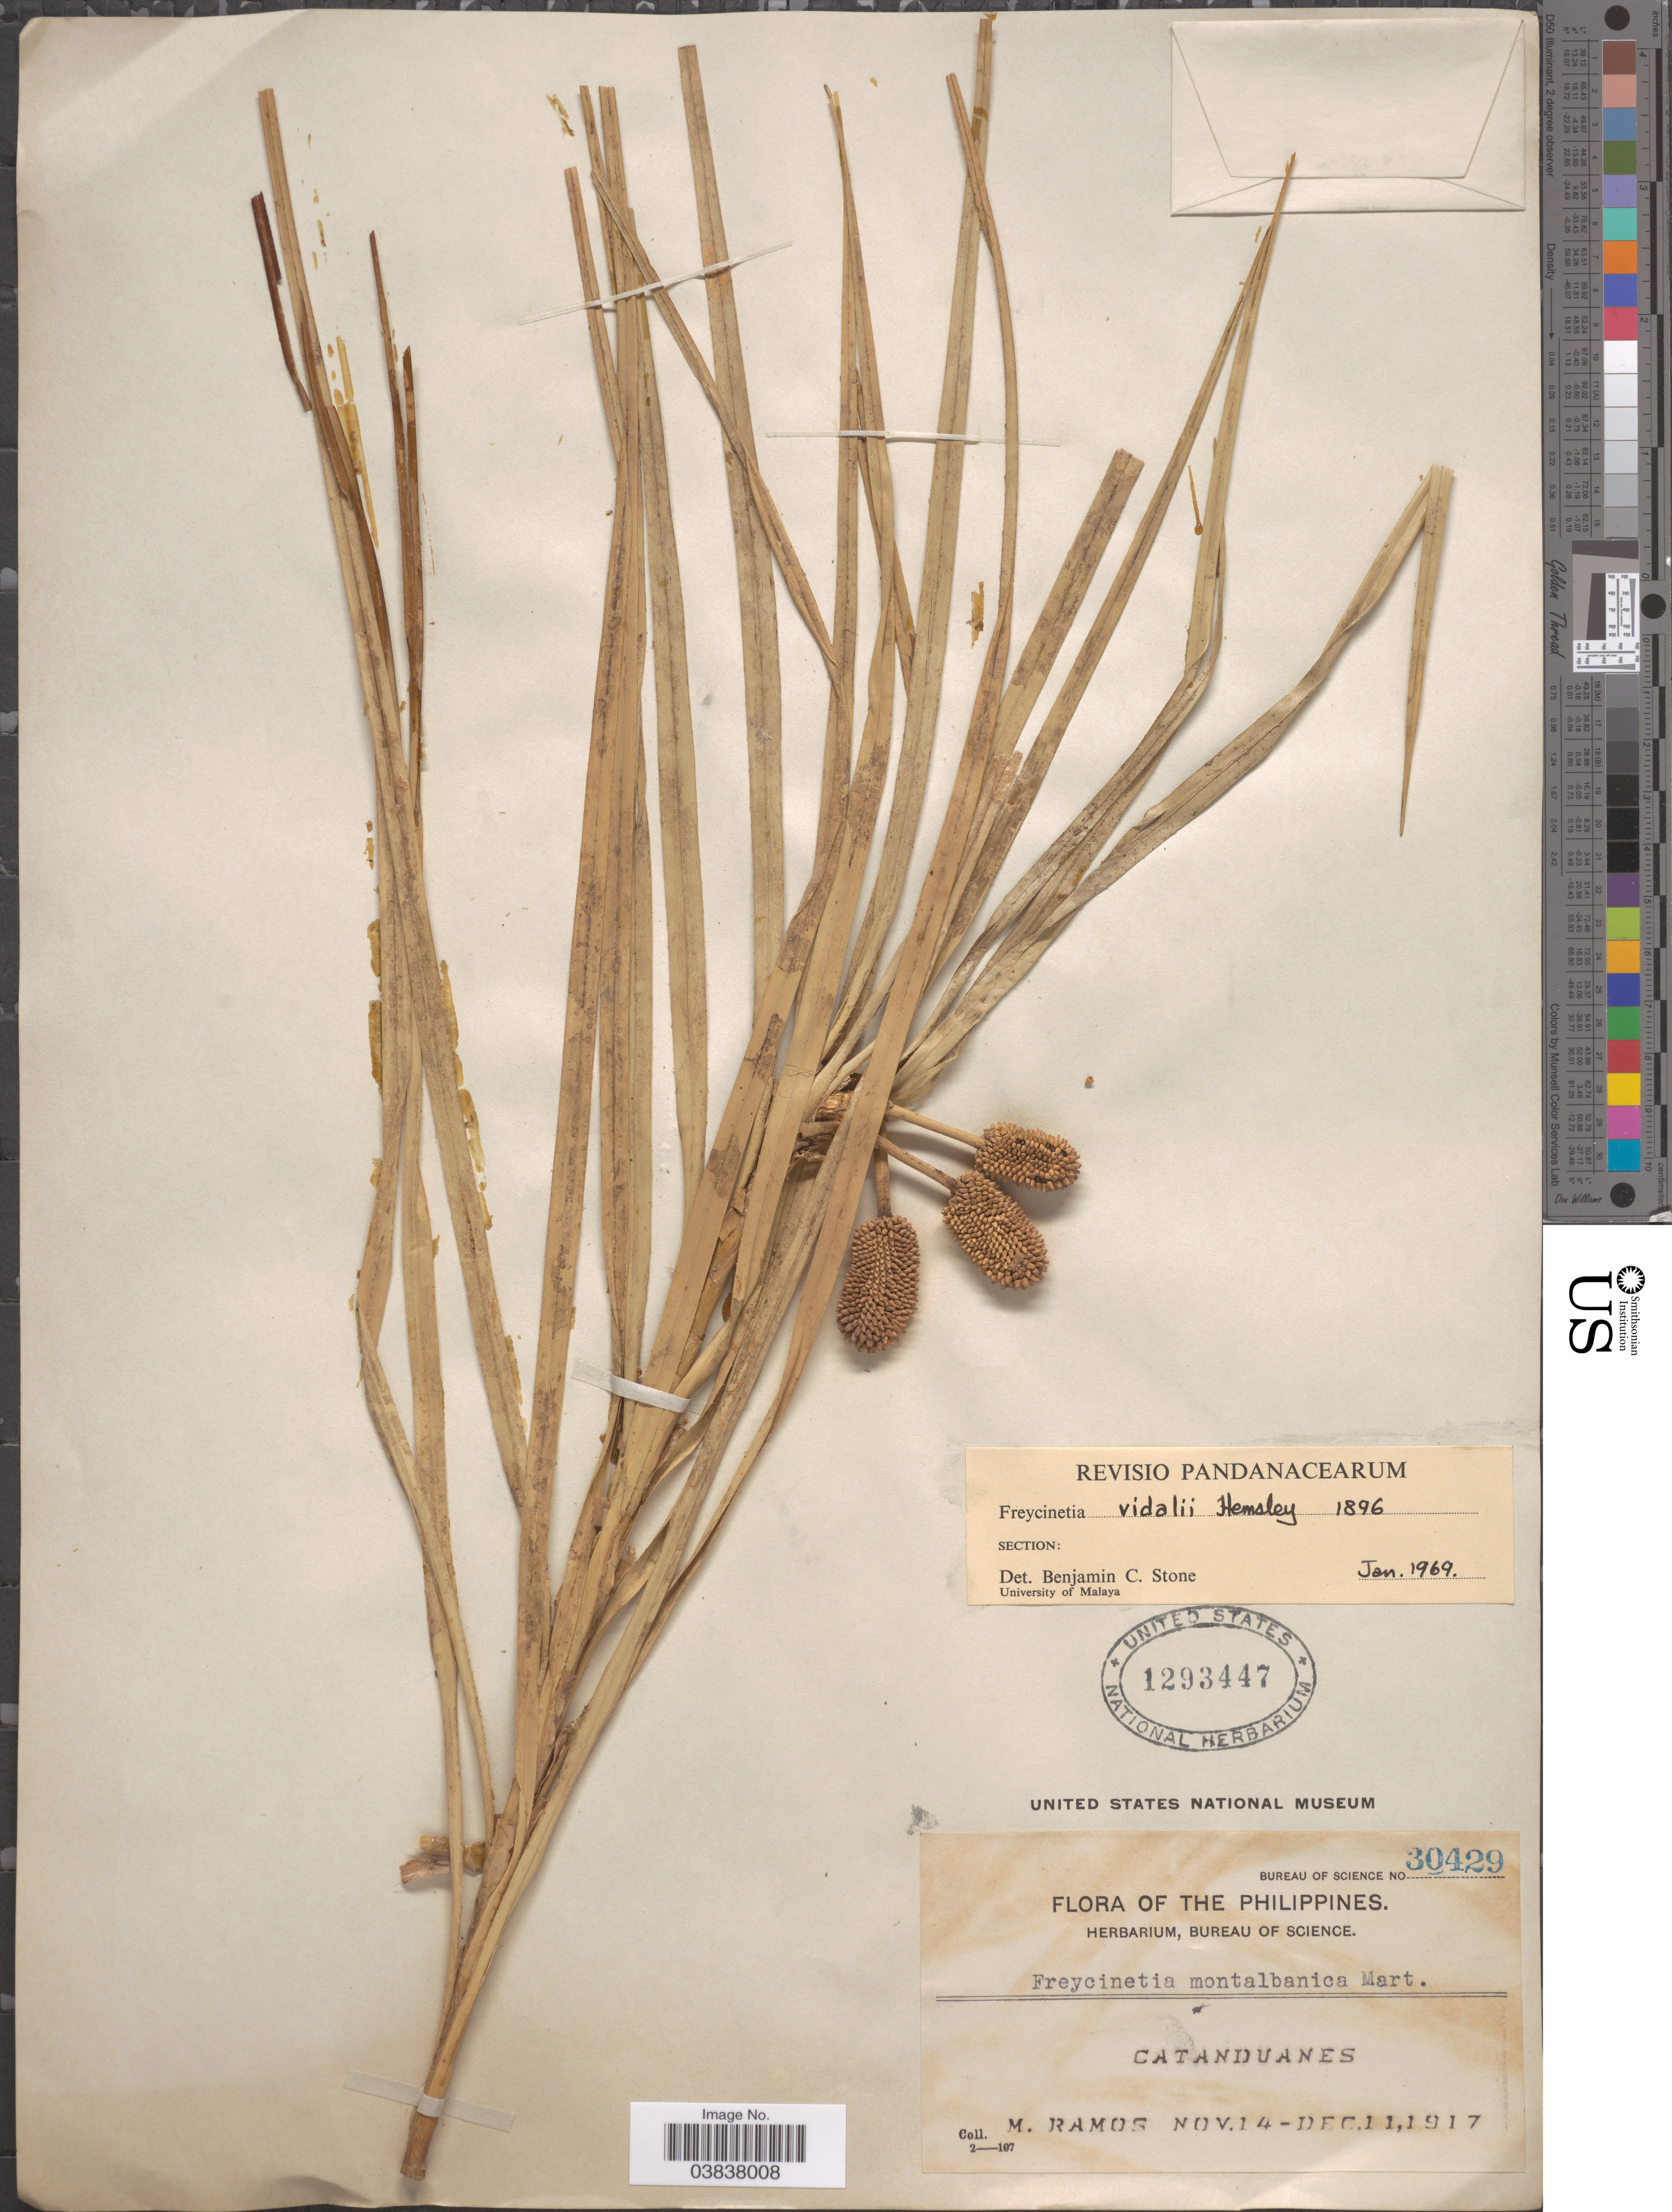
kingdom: Plantae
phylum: Tracheophyta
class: Liliopsida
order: Pandanales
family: Pandanaceae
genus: Freycinetia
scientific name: Freycinetia vidalii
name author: Hemsl.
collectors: M. Ramos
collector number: Bureau of Science 30429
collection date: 1917-11-14/1917-12-11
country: Philippines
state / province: Bicol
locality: Catanduanes.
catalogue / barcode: US 1293447